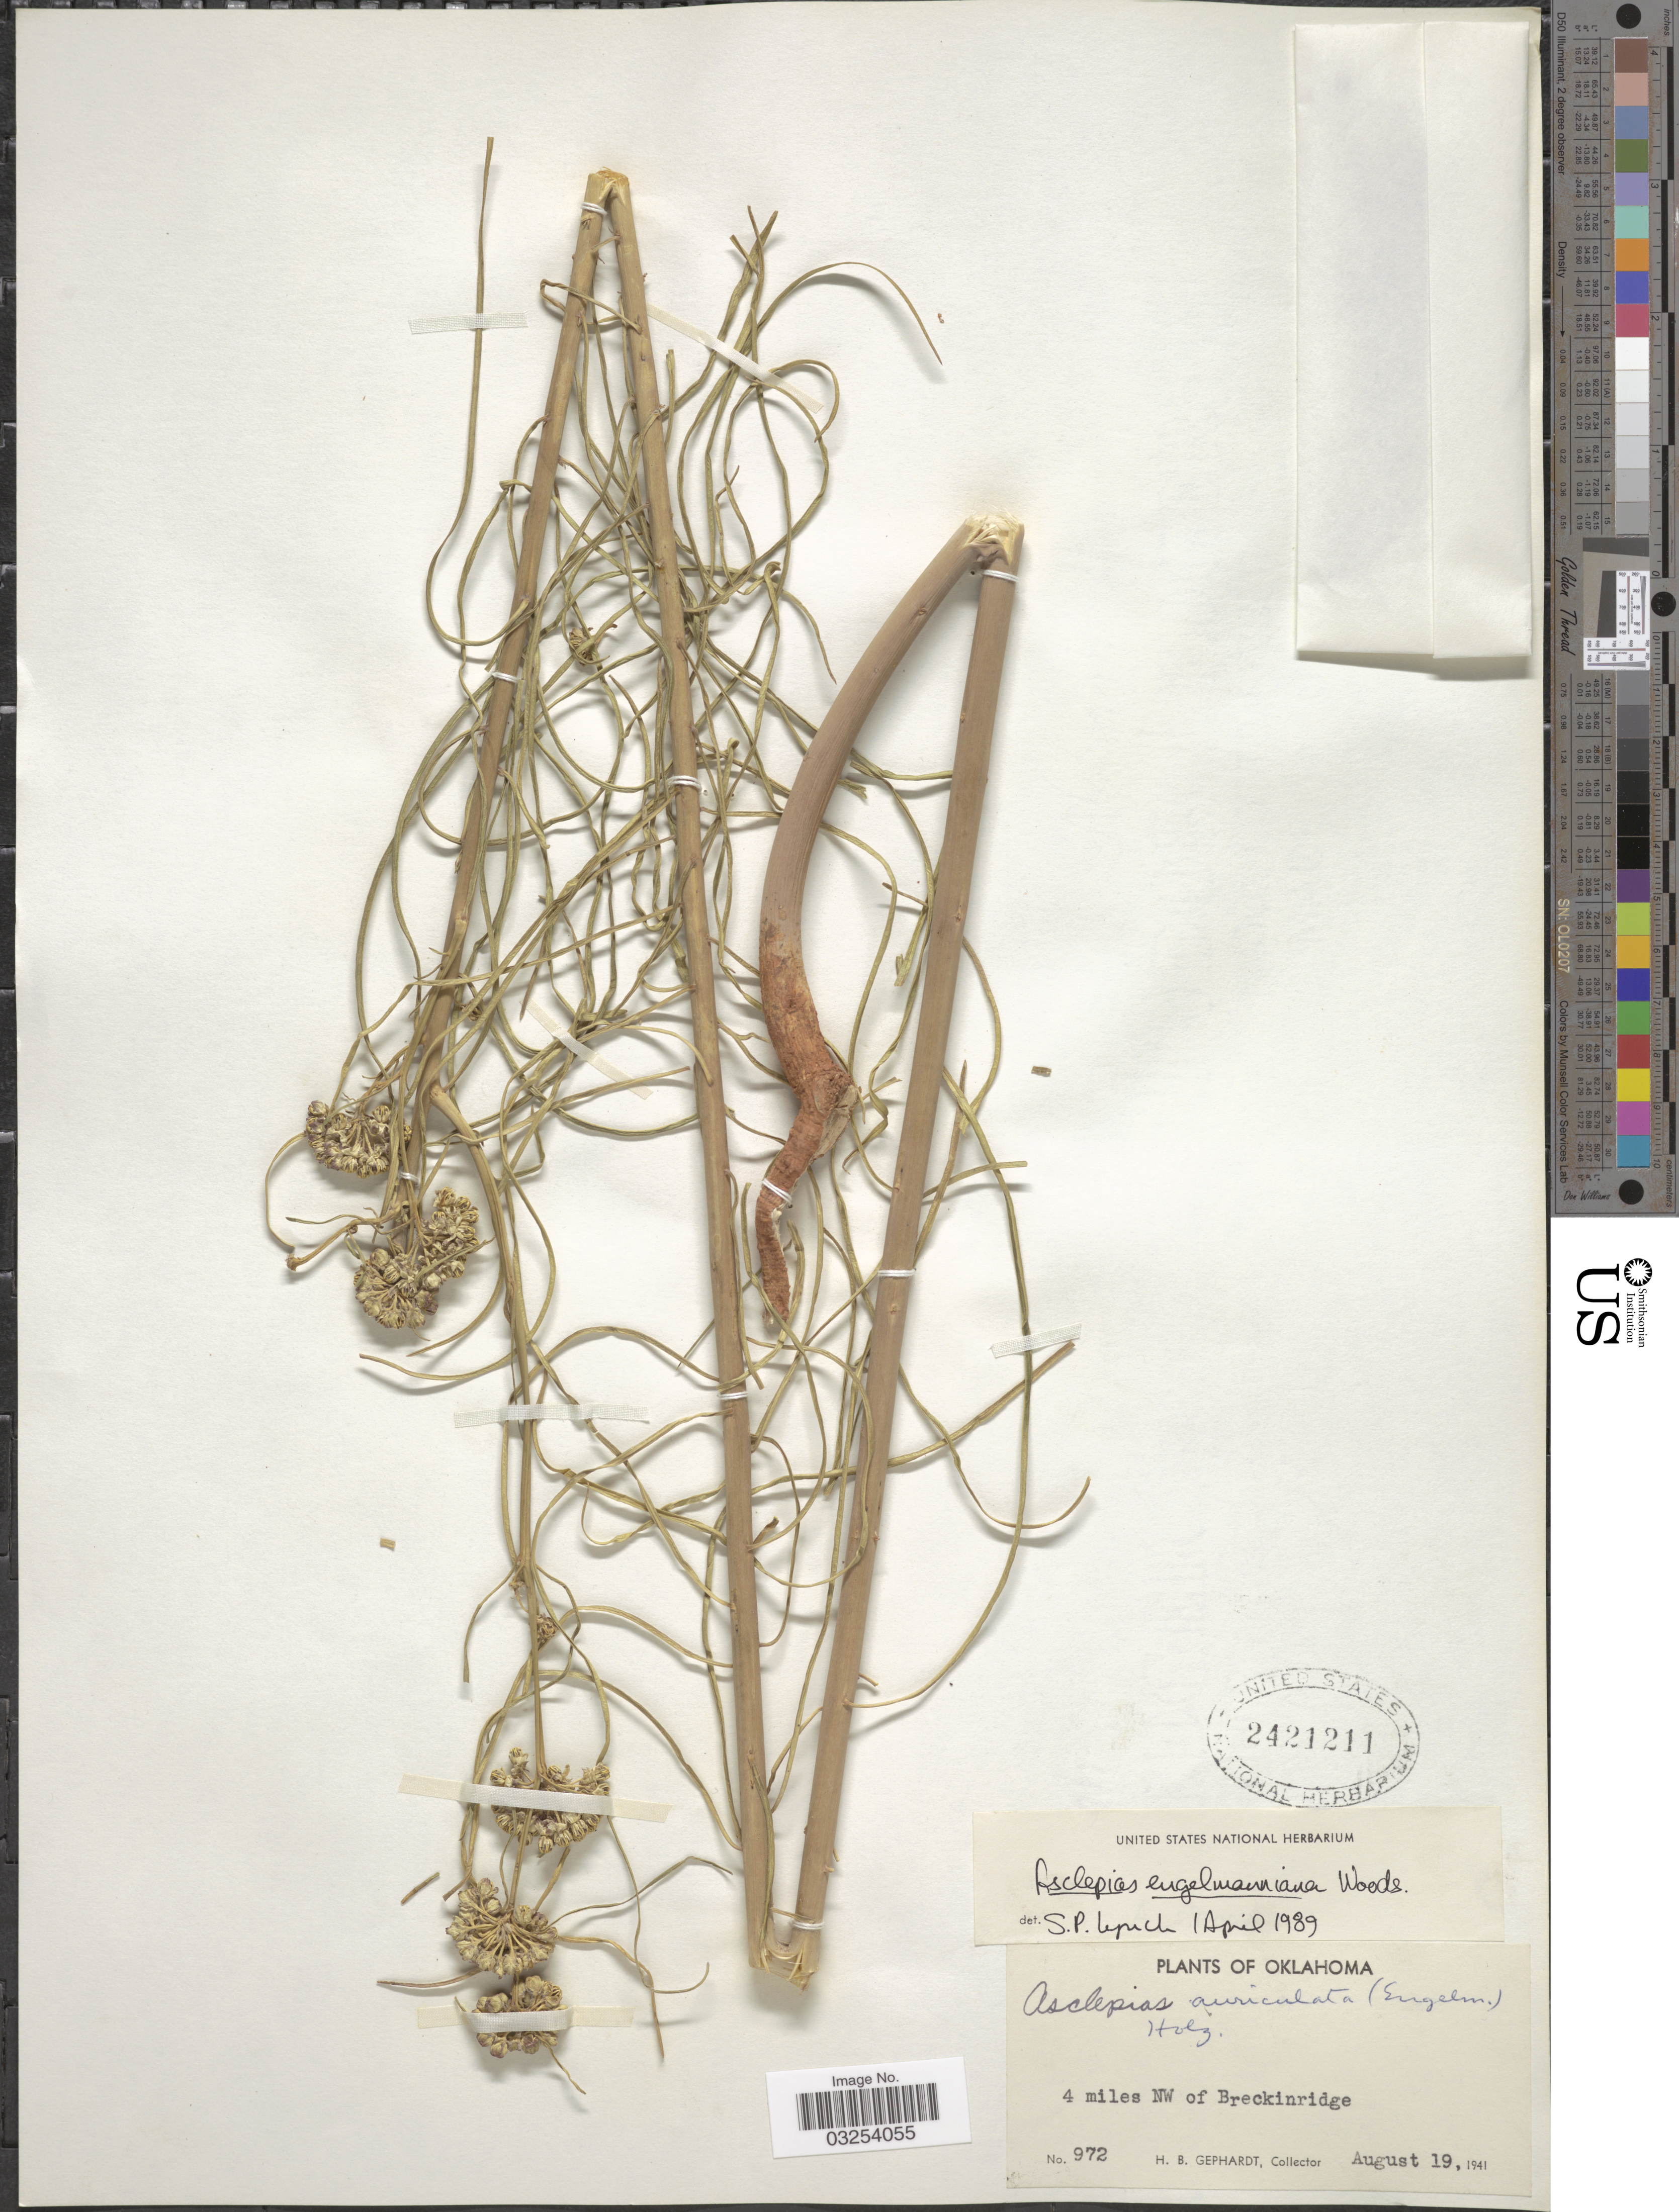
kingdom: Plantae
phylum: Tracheophyta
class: Magnoliopsida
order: Gentianales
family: Apocynaceae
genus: Asclepias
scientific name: Asclepias engelmanniana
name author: Woodson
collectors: H. Gephardt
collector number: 972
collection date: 1941-08-19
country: United States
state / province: Oklahoma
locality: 4 miles NW of Breckinridge.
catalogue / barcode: US 2421211